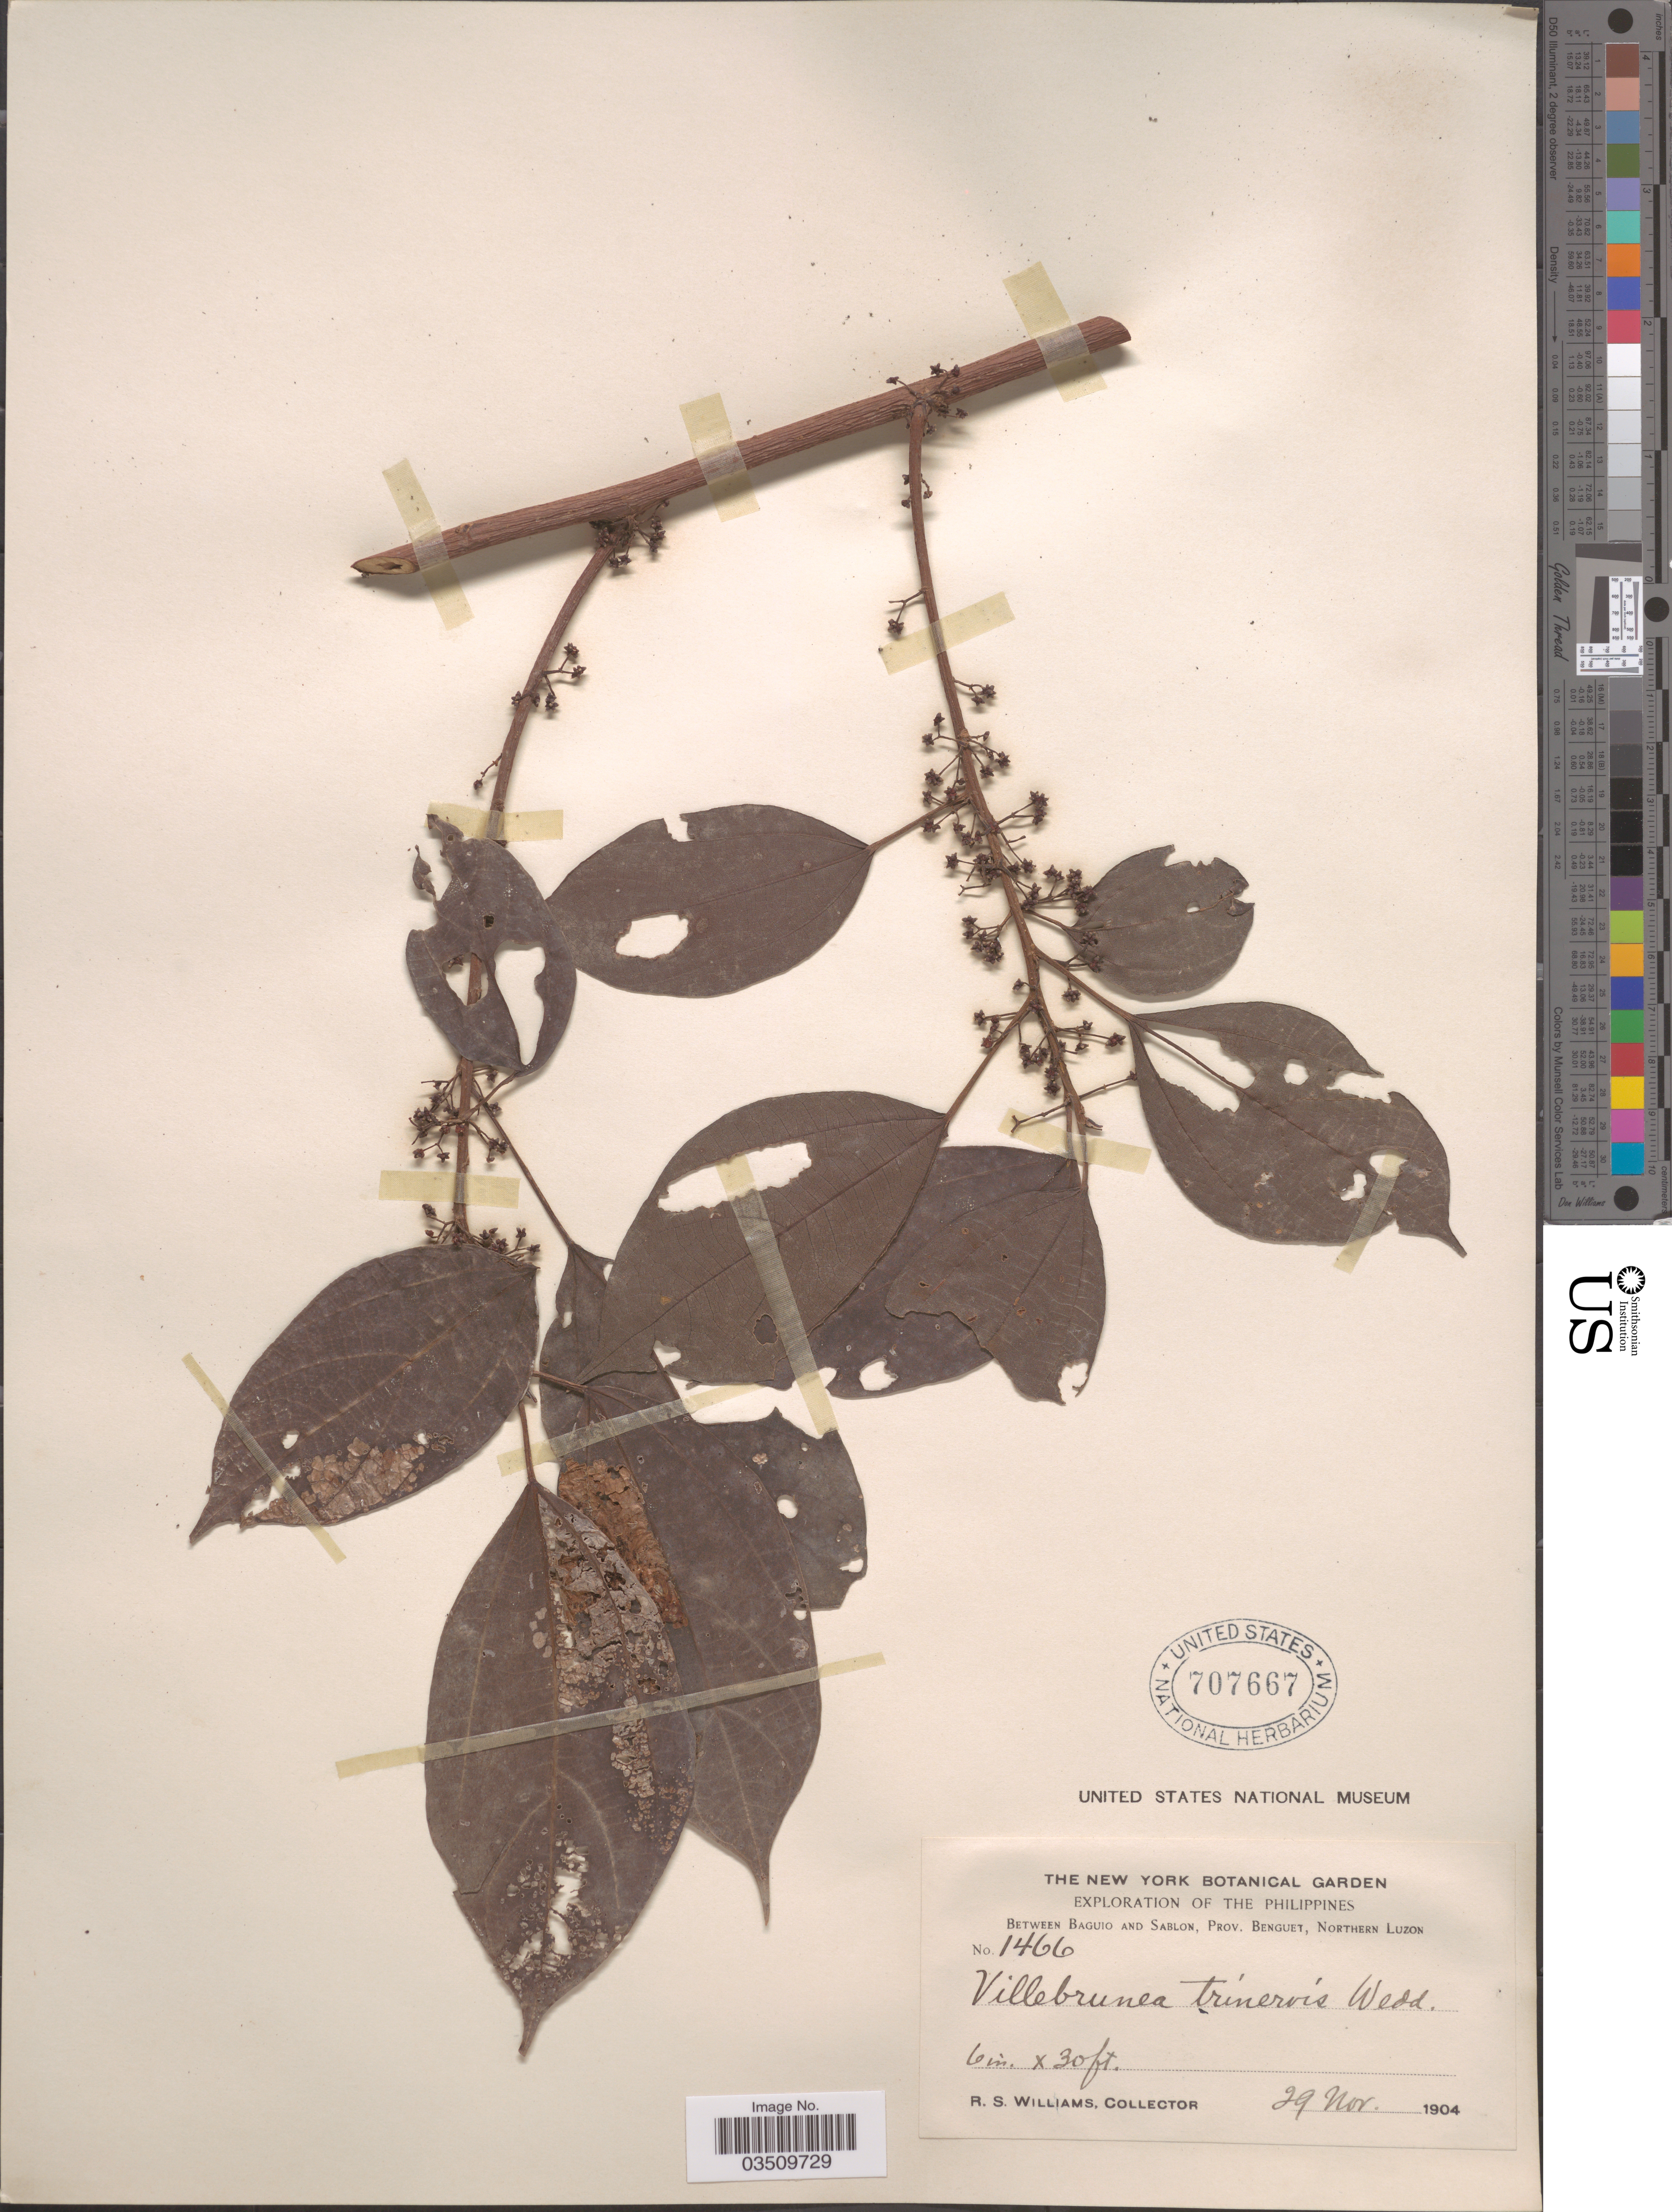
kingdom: Plantae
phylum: Tracheophyta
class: Magnoliopsida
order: Rosales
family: Urticaceae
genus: Oreocnide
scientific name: Oreocnide trinervis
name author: (Wedd.) Miq.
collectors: R. S. Williams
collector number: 1466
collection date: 1904-11-29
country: Philippines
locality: Between Baguio and Sablon, Prov. Benguet, Northern Luzon.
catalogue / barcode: US 707667